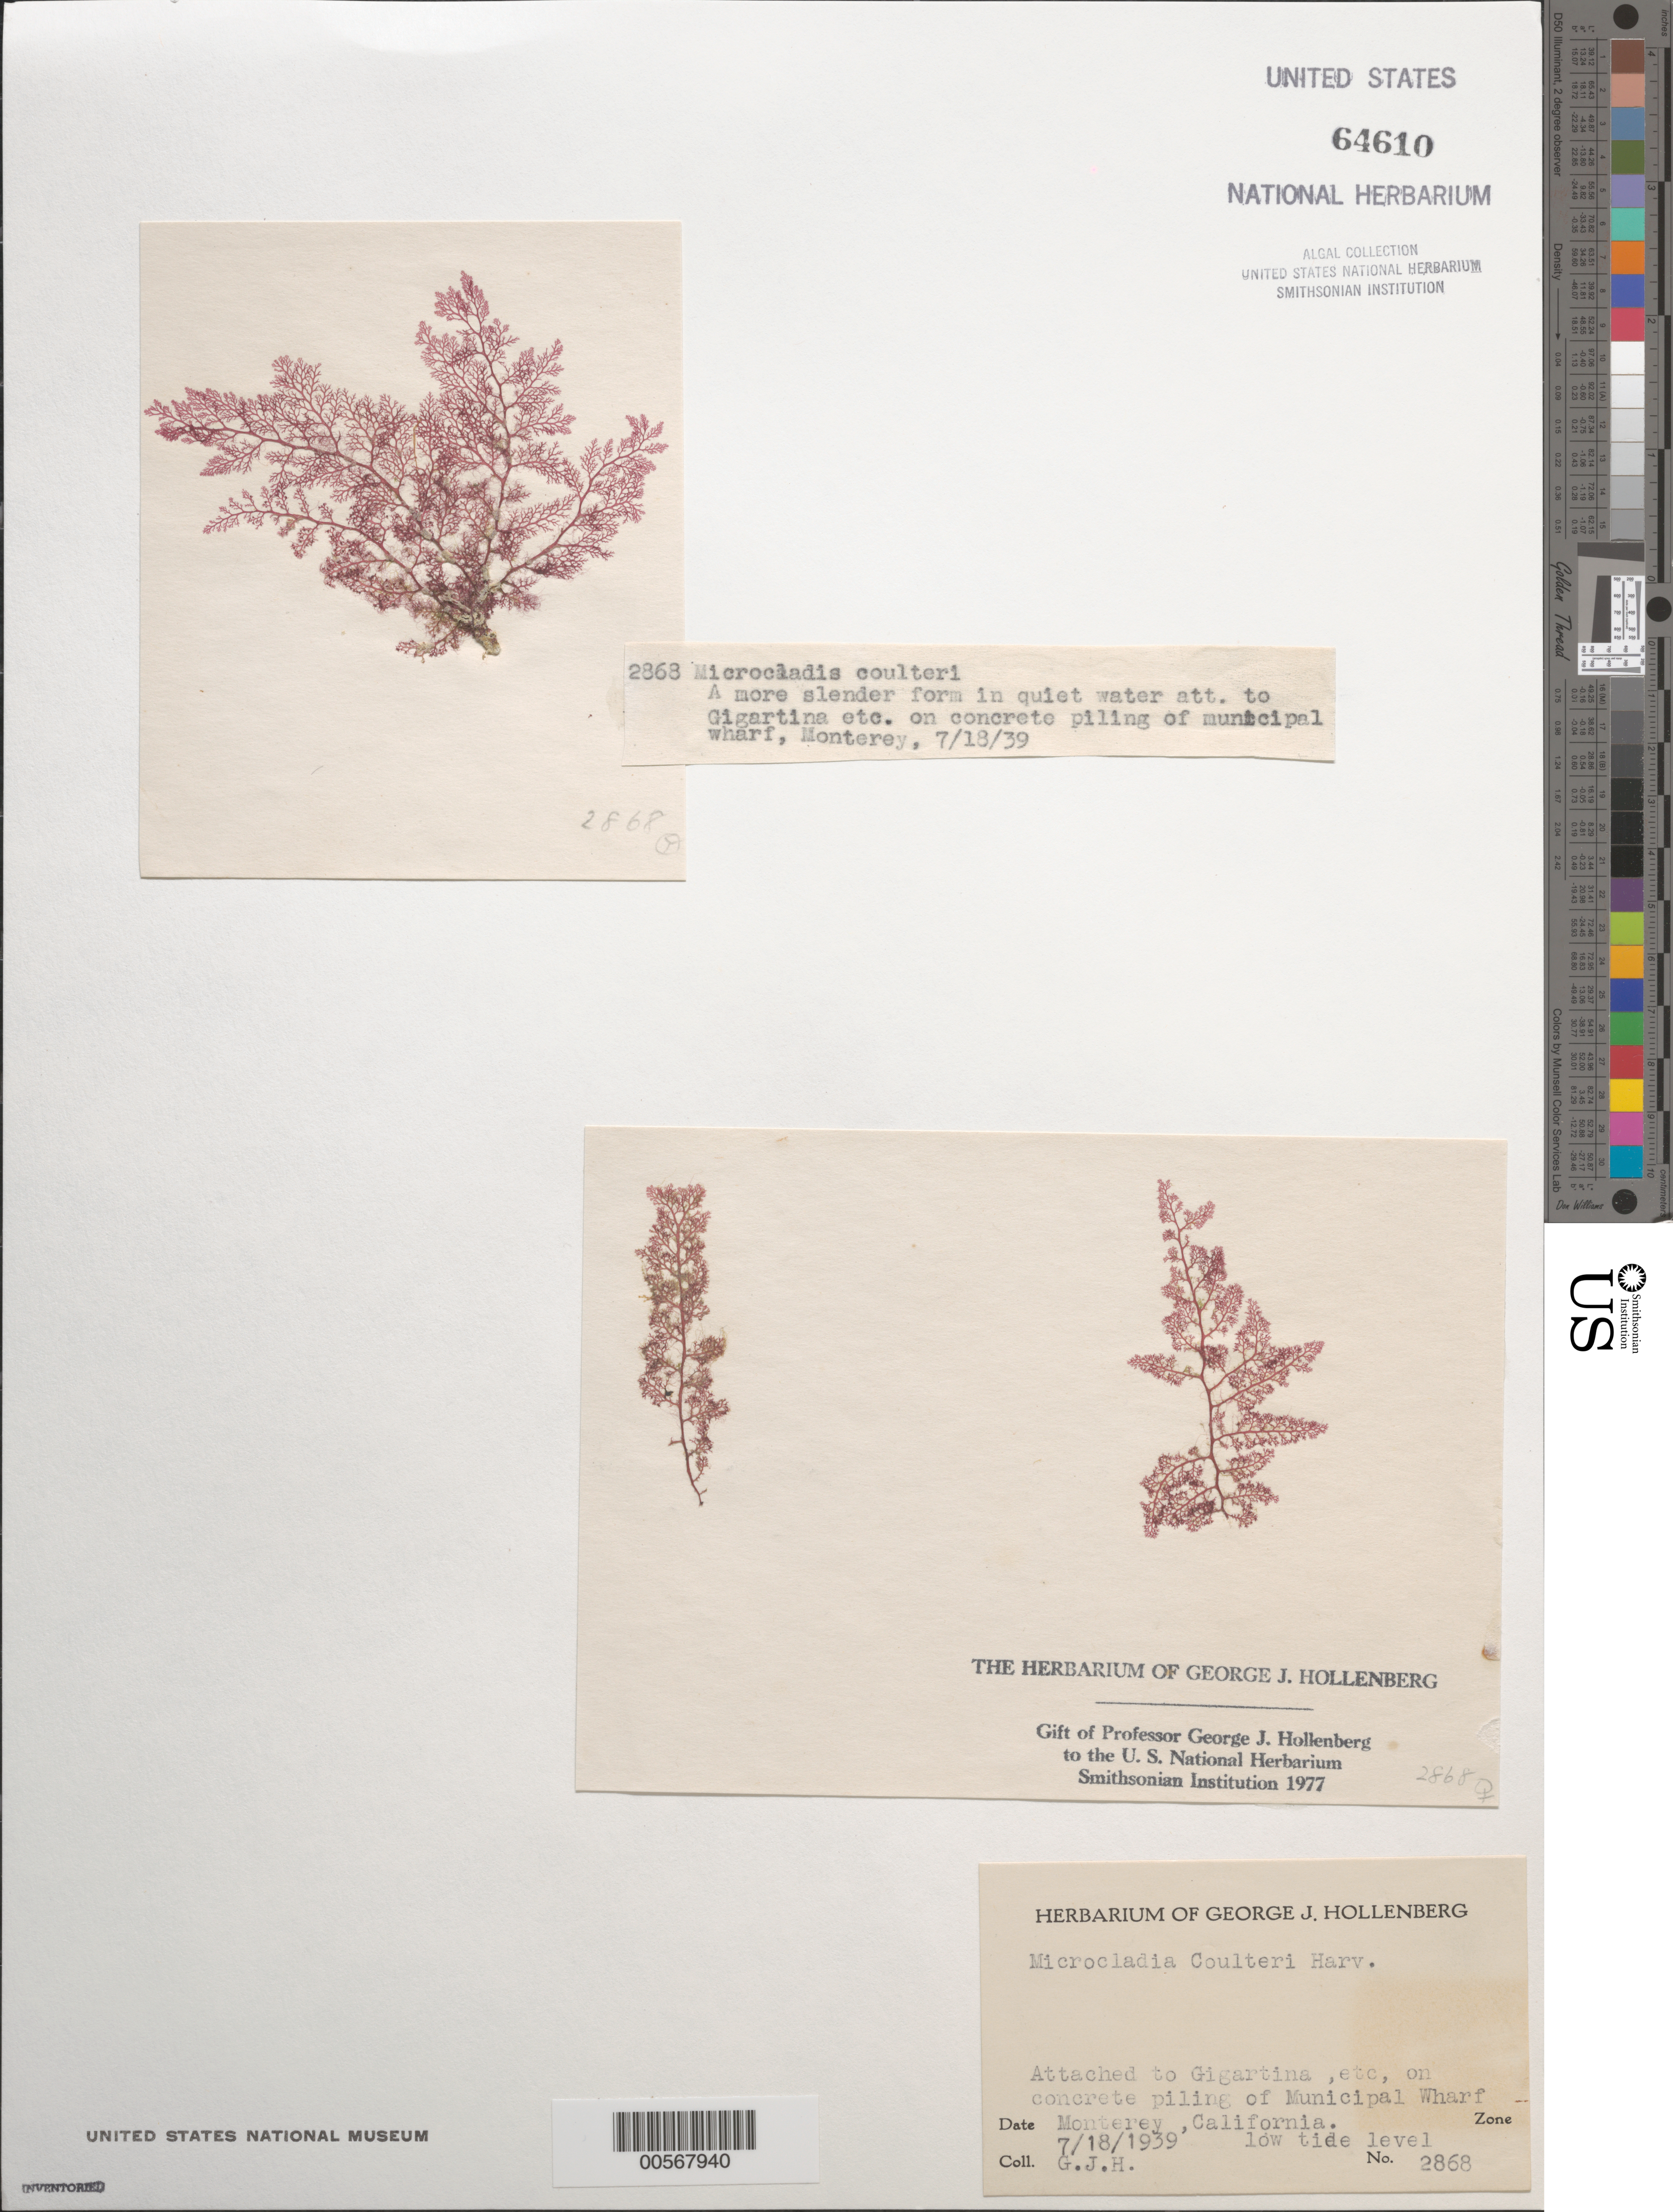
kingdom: Plantae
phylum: Rhodophyta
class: Florideophyceae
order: Ceramiales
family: Ceramiaceae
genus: Microcladia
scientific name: Microcladia coulteri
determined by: Hollenberg, George J.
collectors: G. Hollenberg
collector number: GJH 2868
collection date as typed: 18 Jul 1939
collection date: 1939-07-18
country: United States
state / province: California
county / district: Monterey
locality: Monterey, Municipal Wharf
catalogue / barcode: US 64610